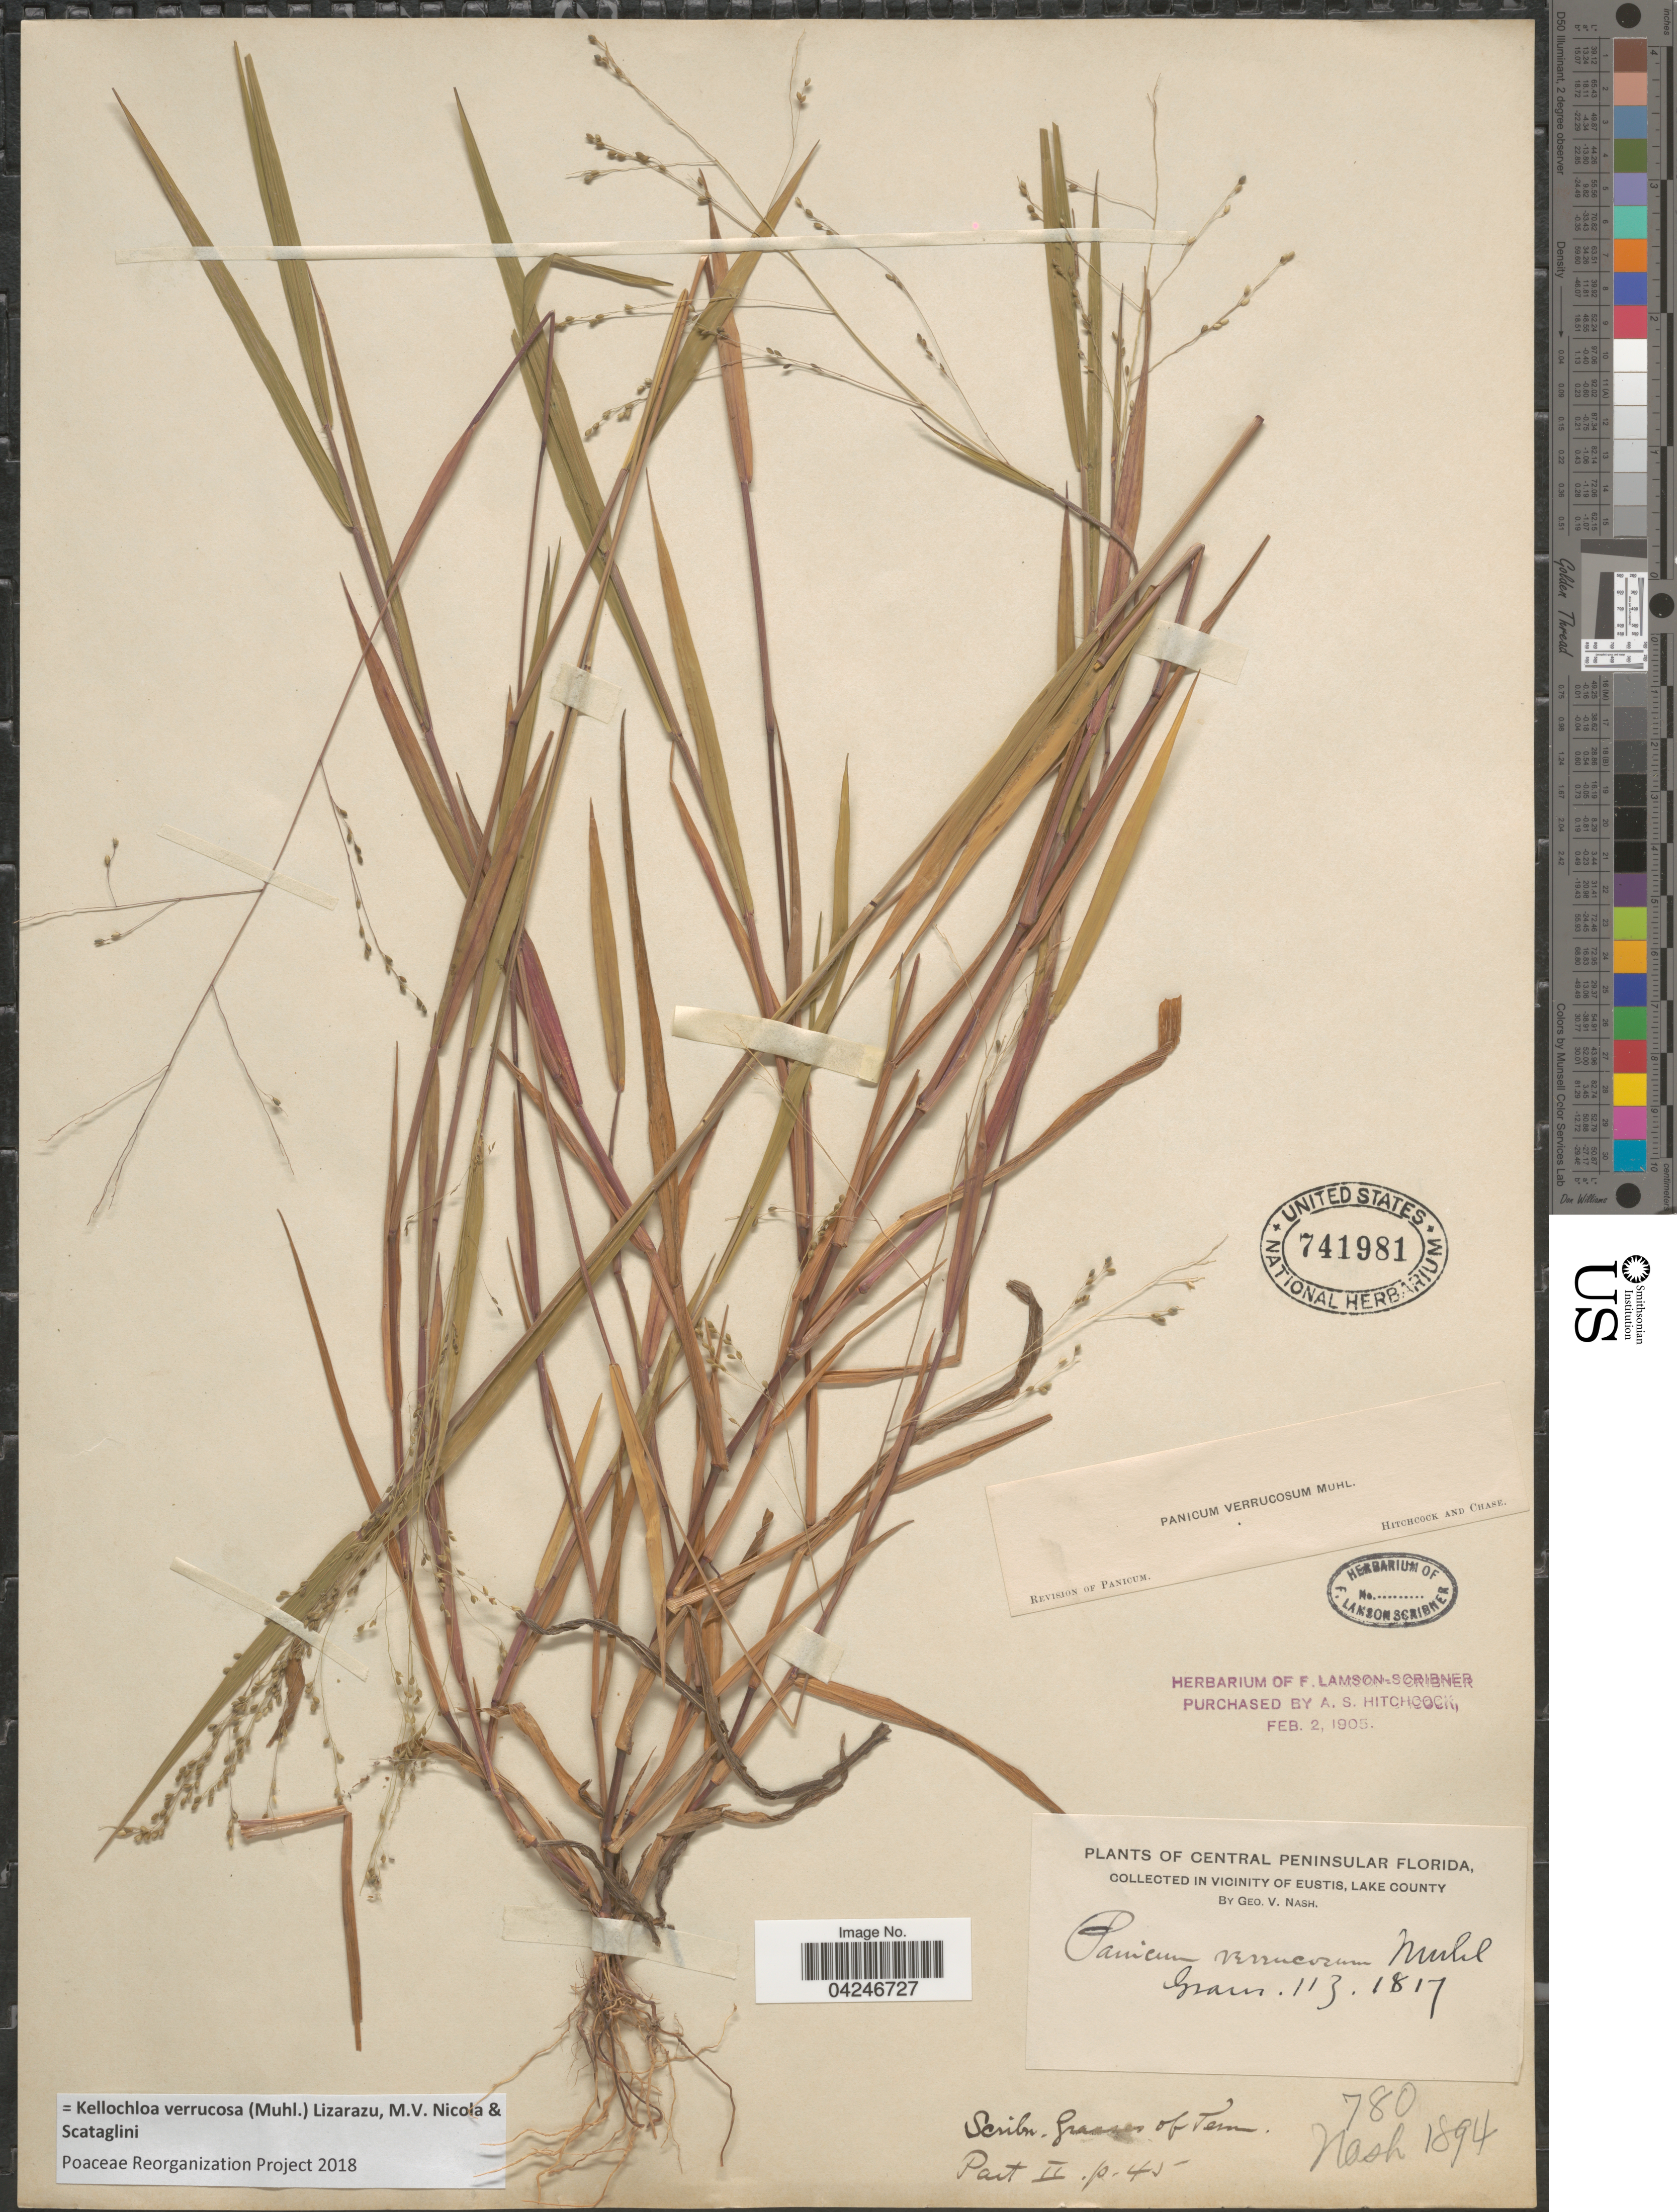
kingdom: Plantae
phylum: Tracheophyta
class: Liliopsida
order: Poales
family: Poaceae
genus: Kellochloa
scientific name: Kellochloa verrucosa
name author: (Muhl.) Lizarazu et al.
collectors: G. V. Nash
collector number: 780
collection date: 1894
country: United States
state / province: Florida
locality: Central Peninsular Florida, in vicinity of Eustis, Lake County.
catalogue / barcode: US 741981